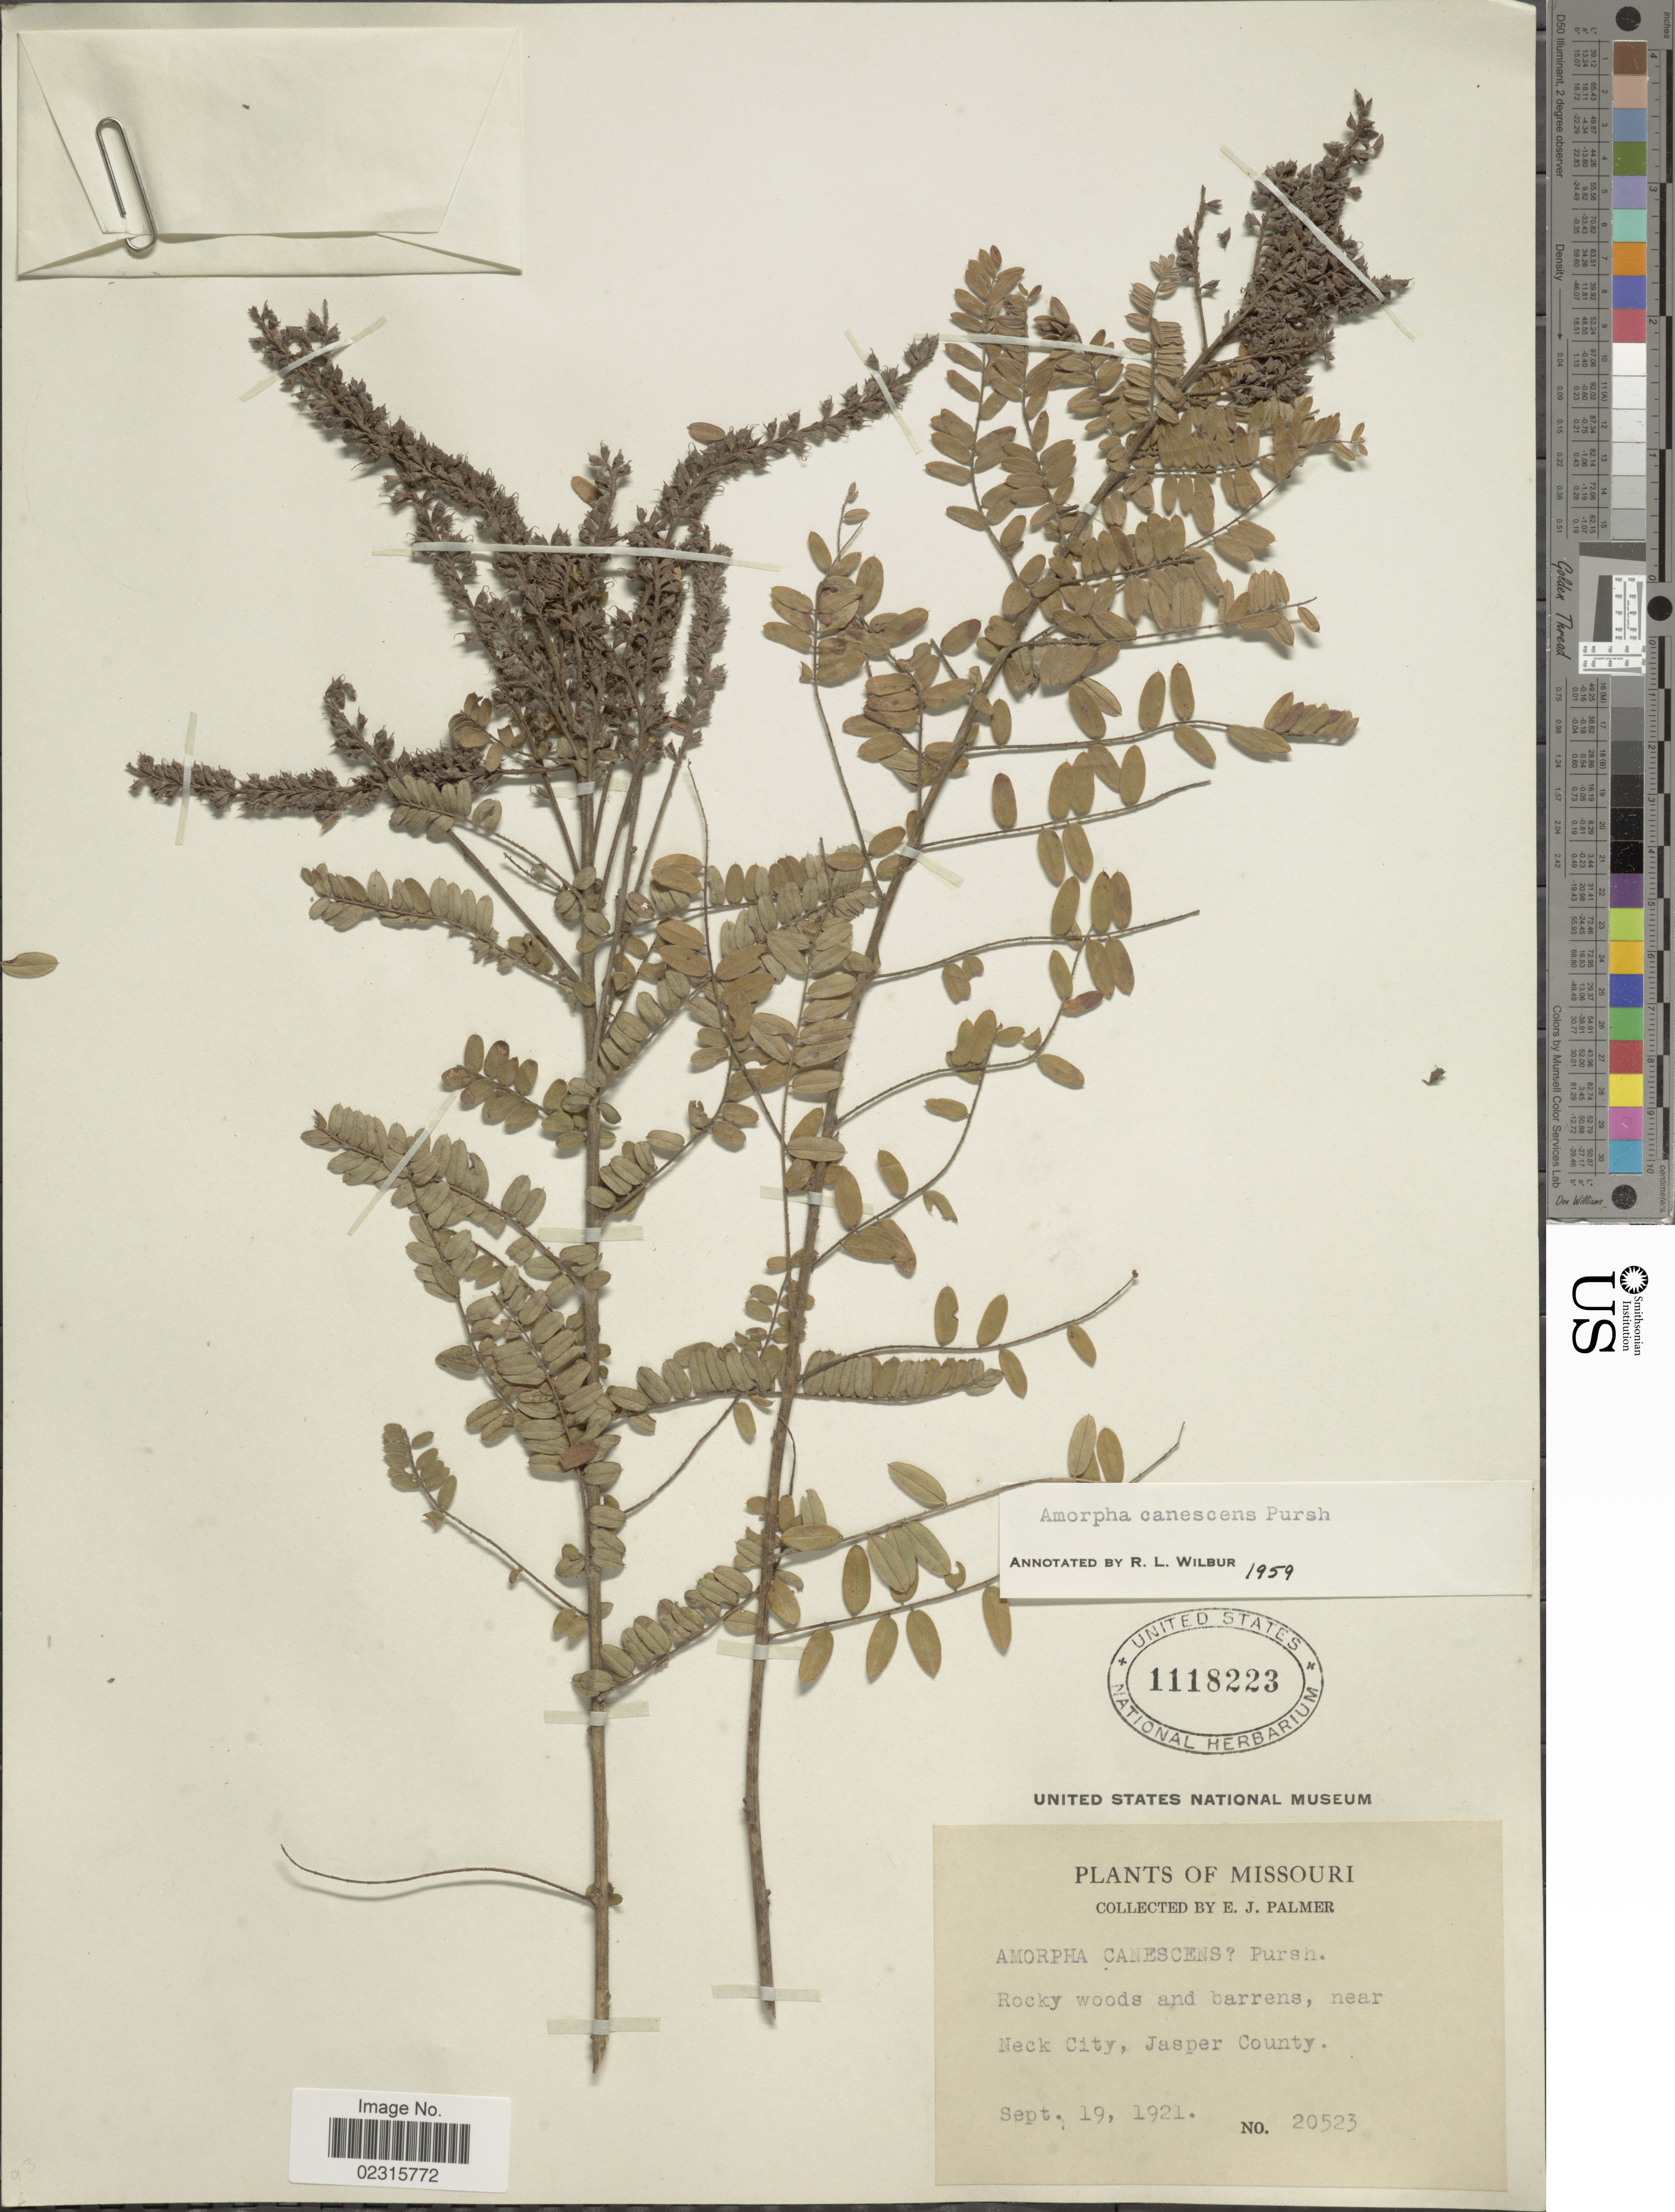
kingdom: Plantae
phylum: Tracheophyta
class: Magnoliopsida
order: Fabales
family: Fabaceae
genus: Amorpha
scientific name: Amorpha canescens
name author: Pursh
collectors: E. J. Palmer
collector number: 20523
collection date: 1921-09-19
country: United States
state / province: Missouri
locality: Neck City, Jasper County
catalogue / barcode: US 1118223